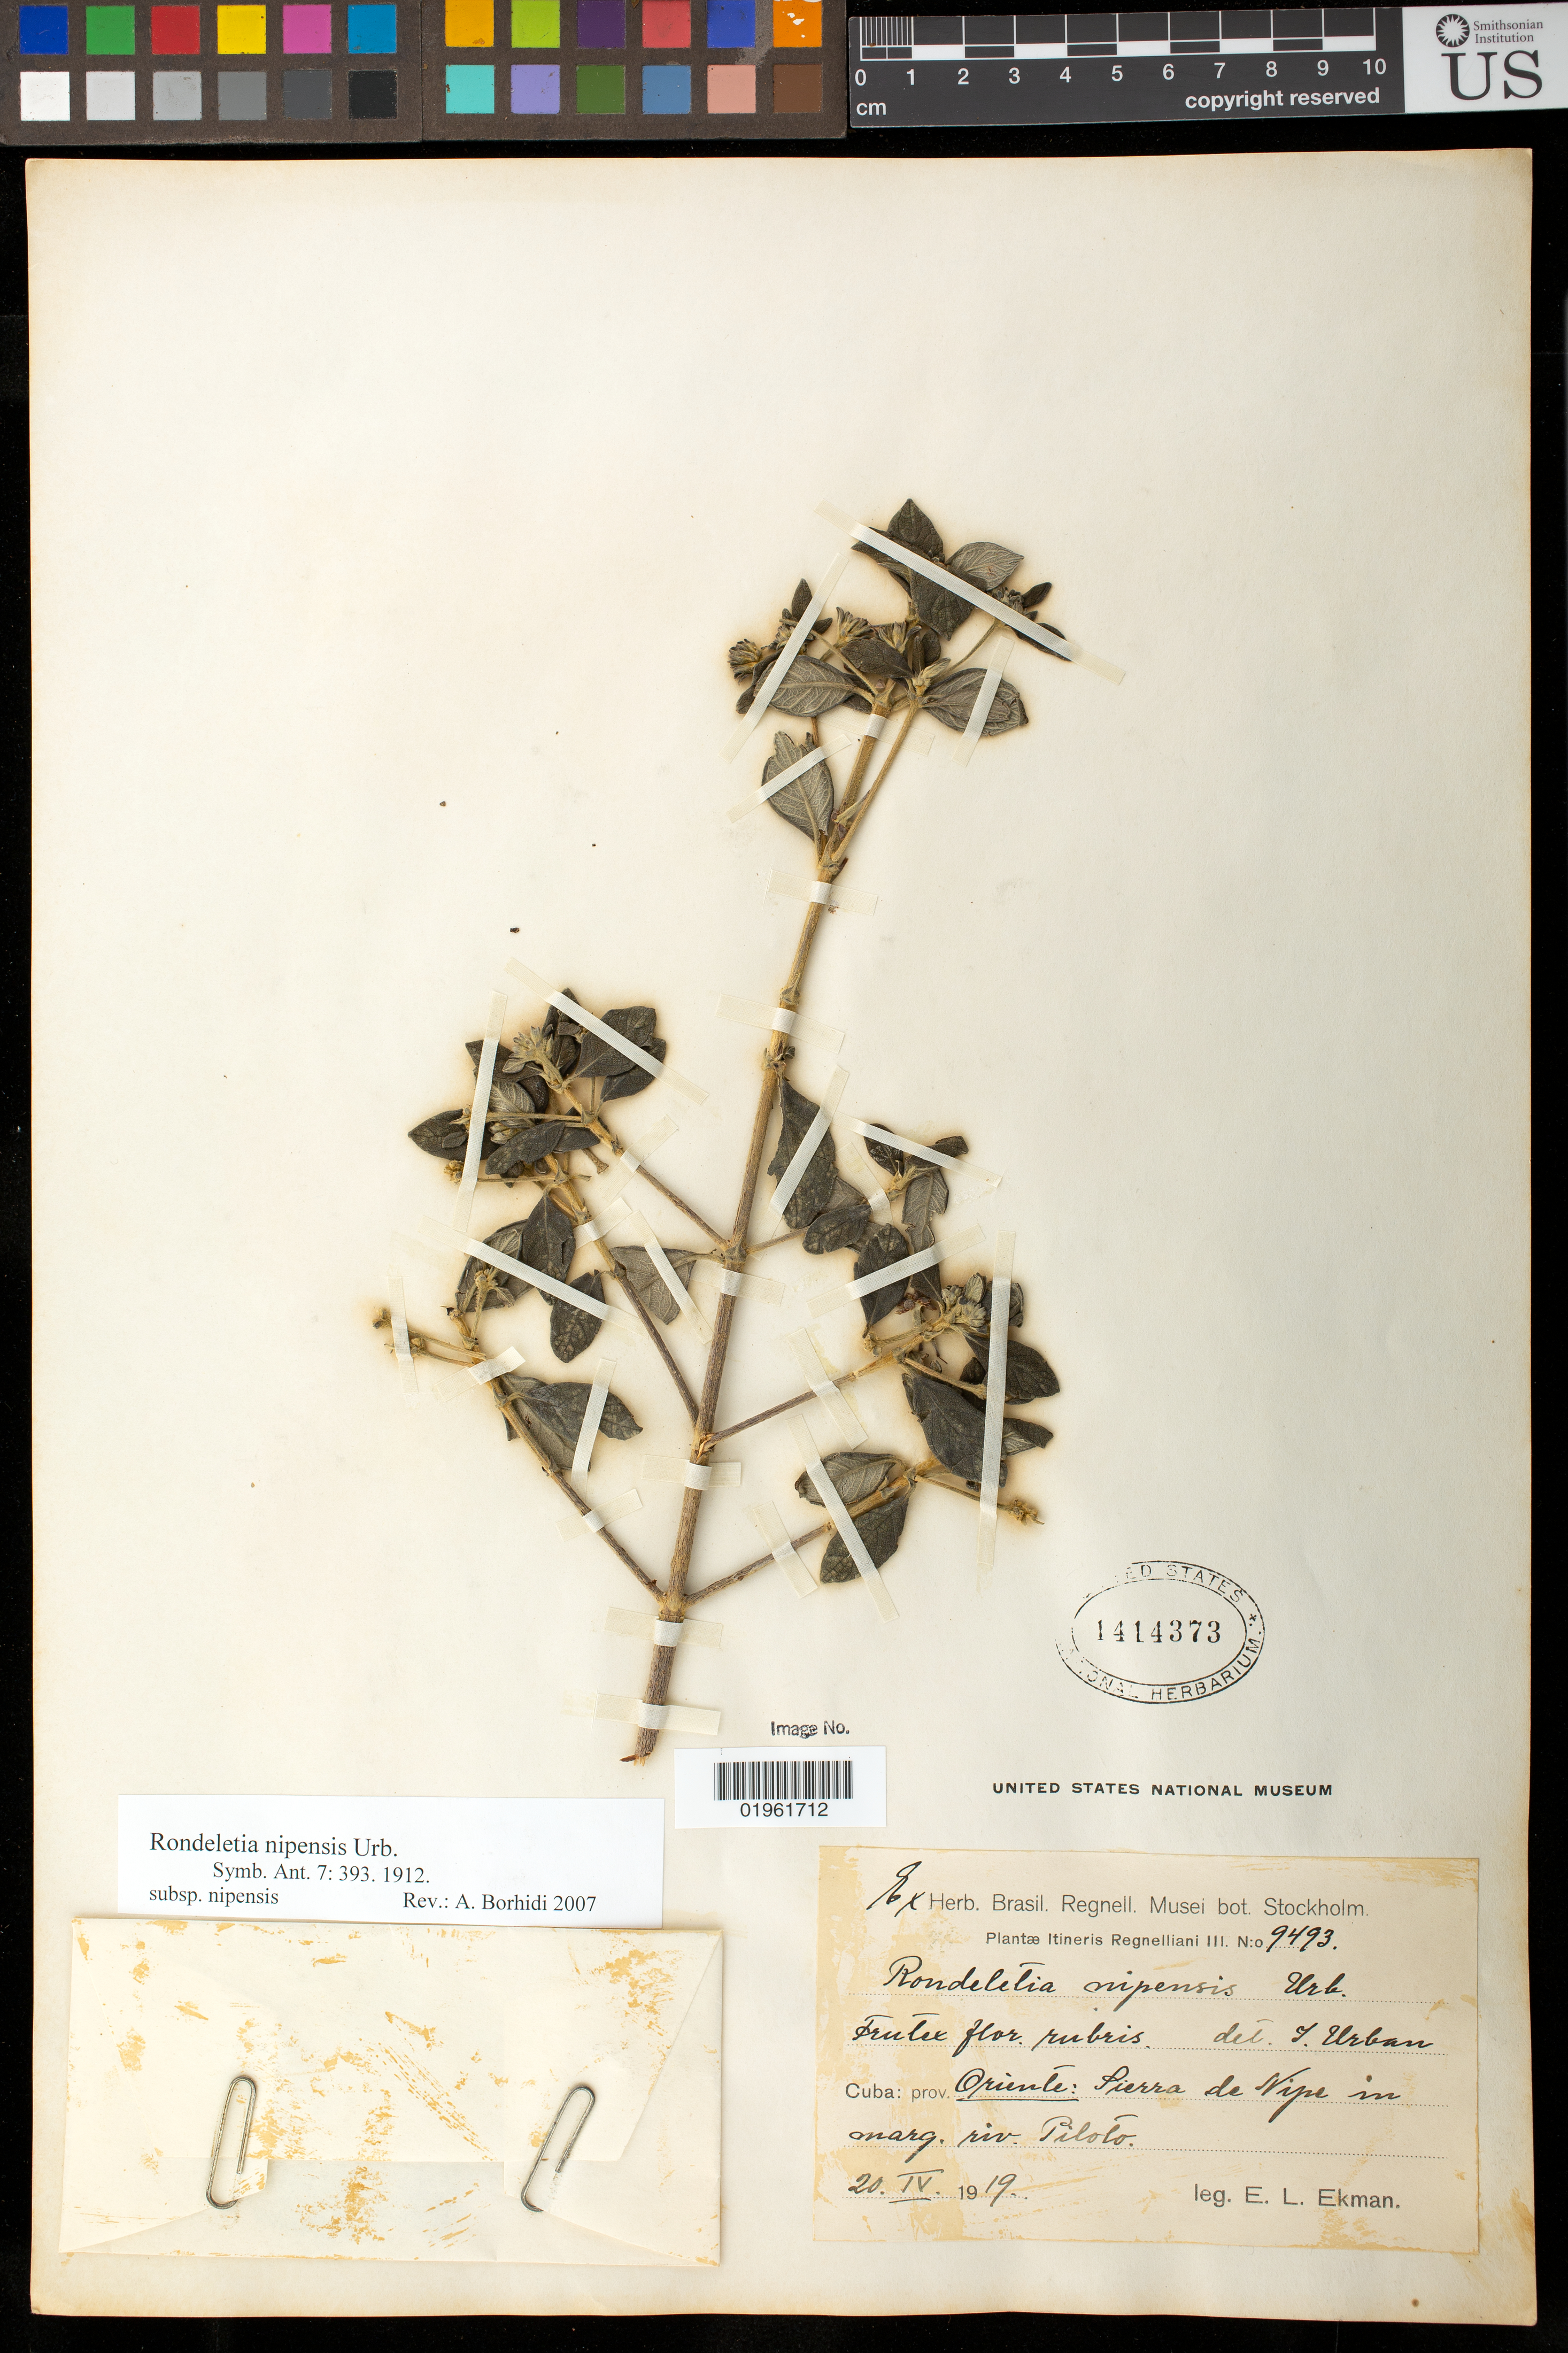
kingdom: Plantae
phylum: Tracheophyta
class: Magnoliopsida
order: Gentianales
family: Rubiaceae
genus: Rondeletia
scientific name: Rondeletia nipensis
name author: Urb.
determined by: Borhidi, Attila L.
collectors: E. L. Ekman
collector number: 9493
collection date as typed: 20 Apr 1919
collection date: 1919-04-20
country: Cuba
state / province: Holguín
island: Cuba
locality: Sierra de Nipe, Rio Piloto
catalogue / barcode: US 1414373